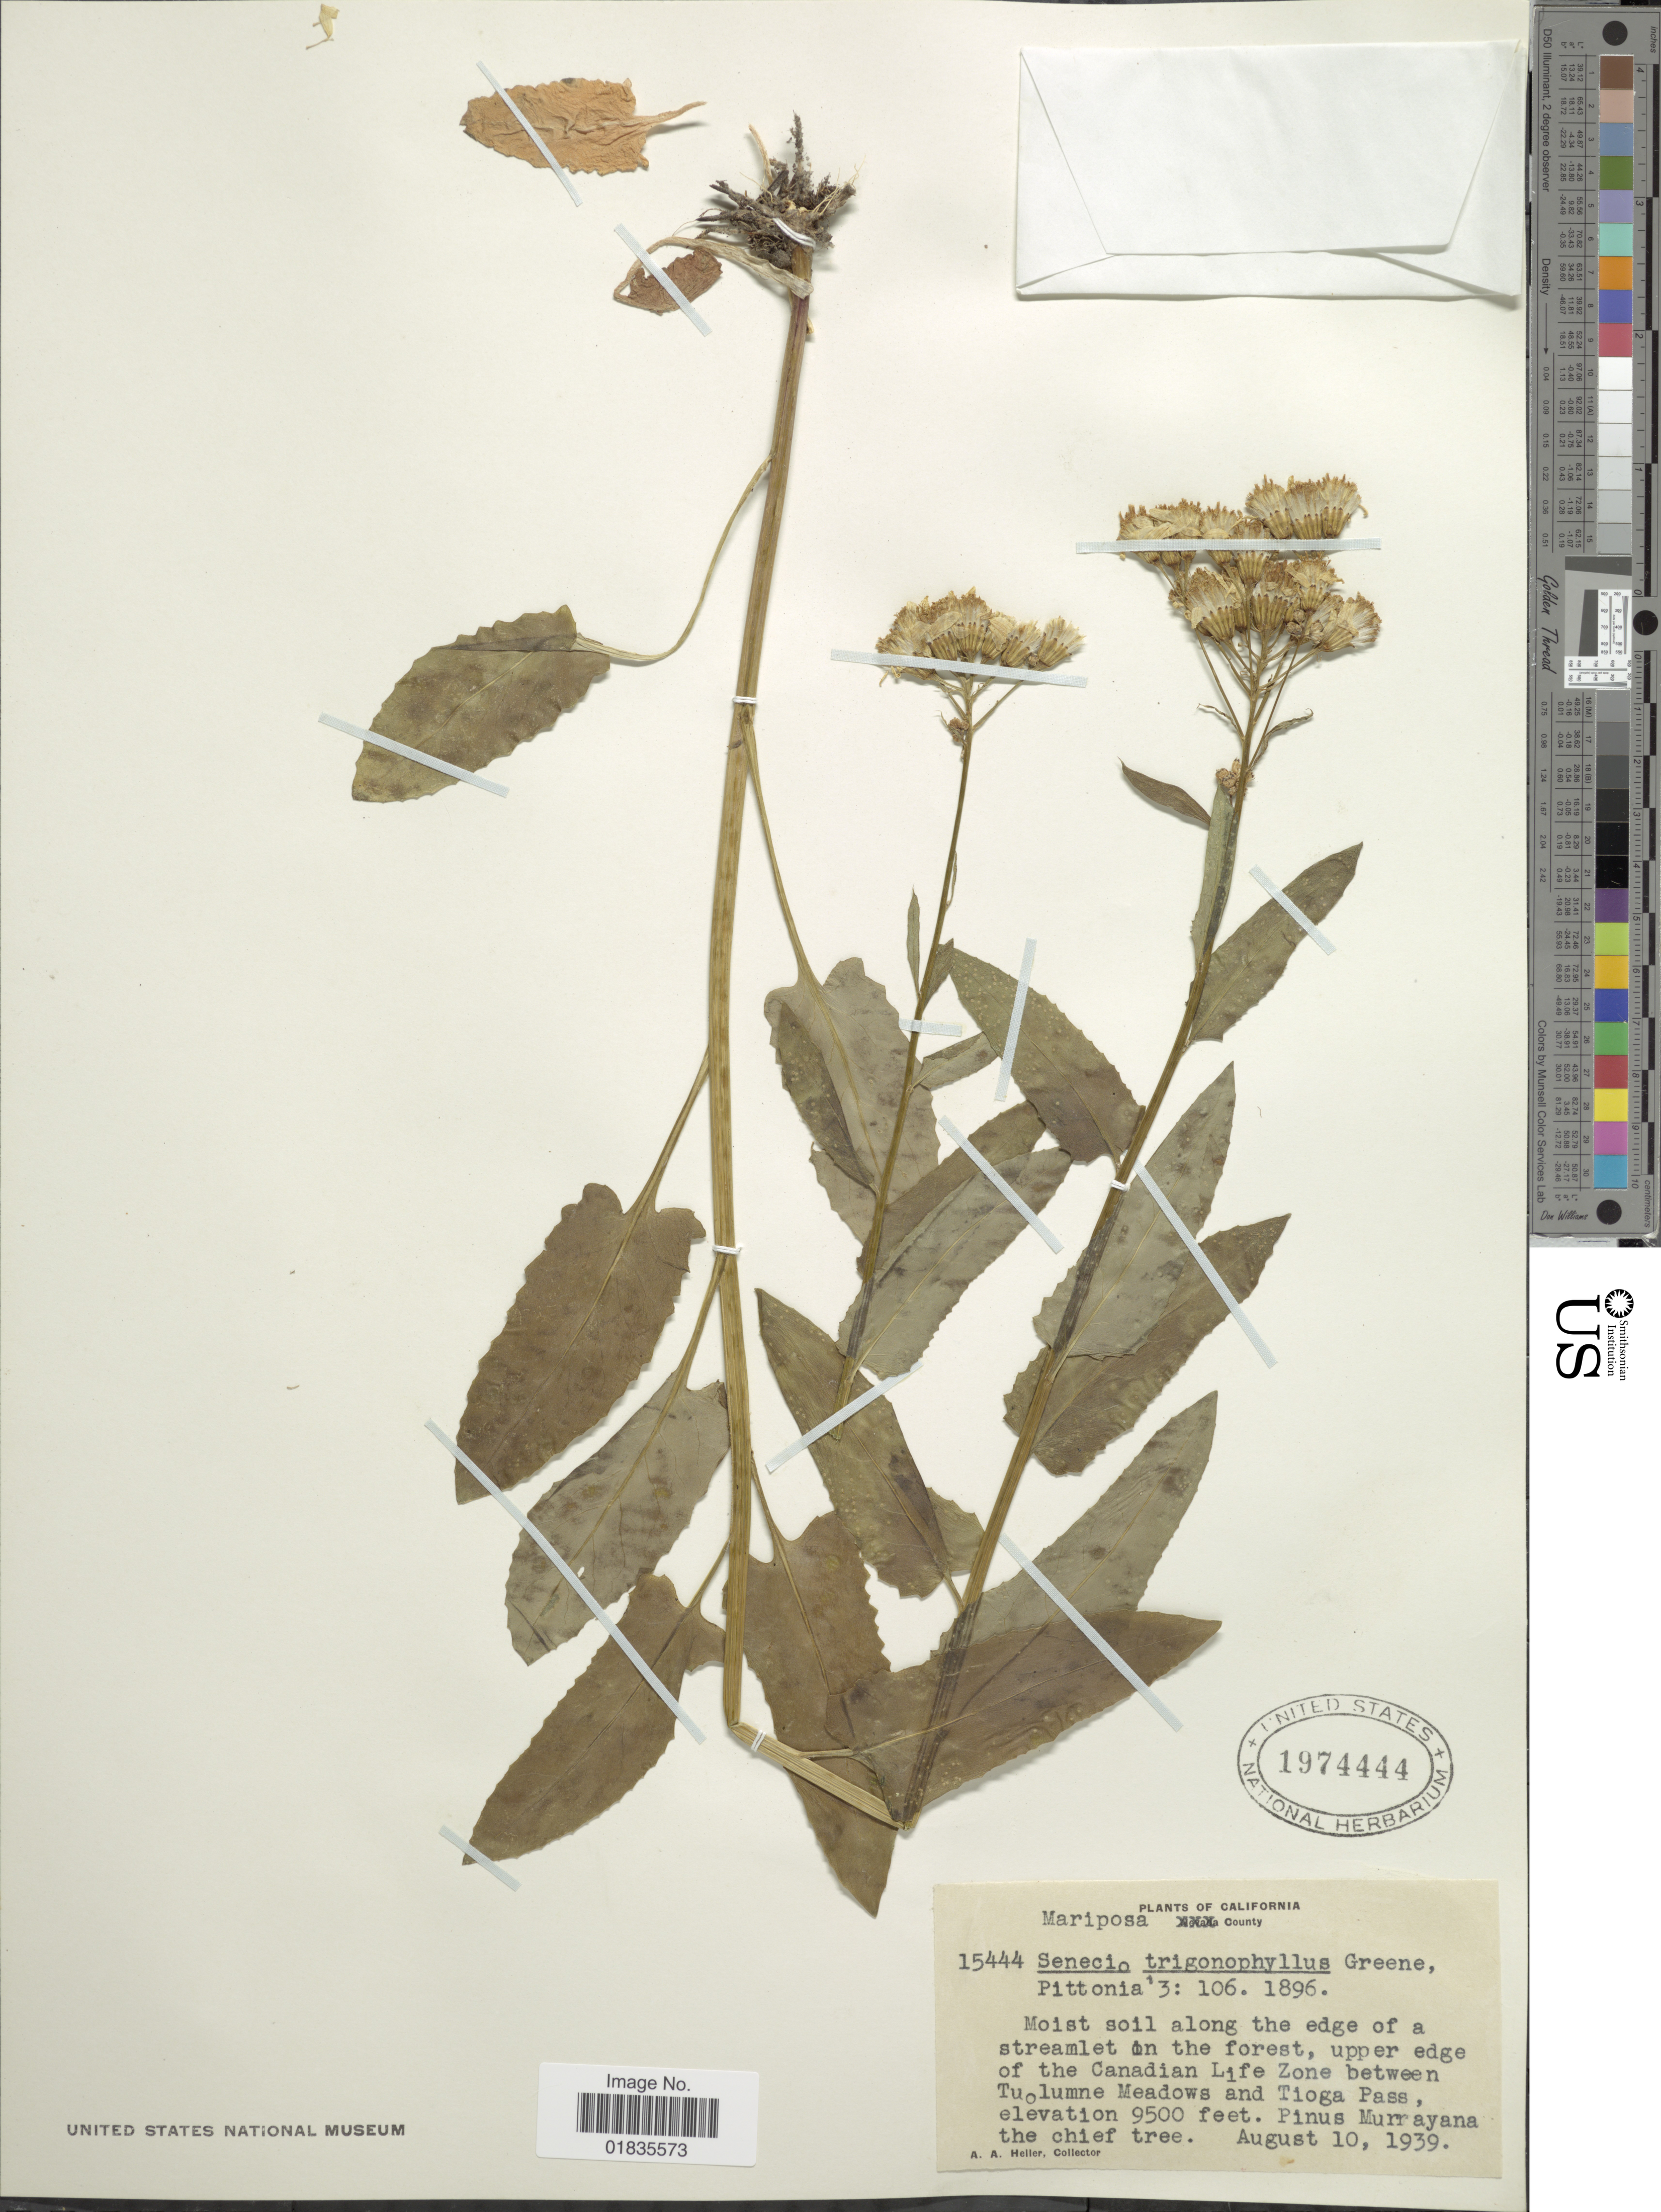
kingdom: Plantae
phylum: Tracheophyta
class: Magnoliopsida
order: Asterales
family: Asteraceae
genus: Senecio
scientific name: Senecio triangularis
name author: Hook.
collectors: A. A. Heller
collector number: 15444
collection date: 1939-08-10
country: United States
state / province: California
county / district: Mariposa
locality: Mariposa County, moist soil along the edge of a streamlet in the forest, upper edge of the Candian Life Zone between Tuolumne Meadows and Tioga Pass.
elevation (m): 2896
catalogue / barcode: US 1974444